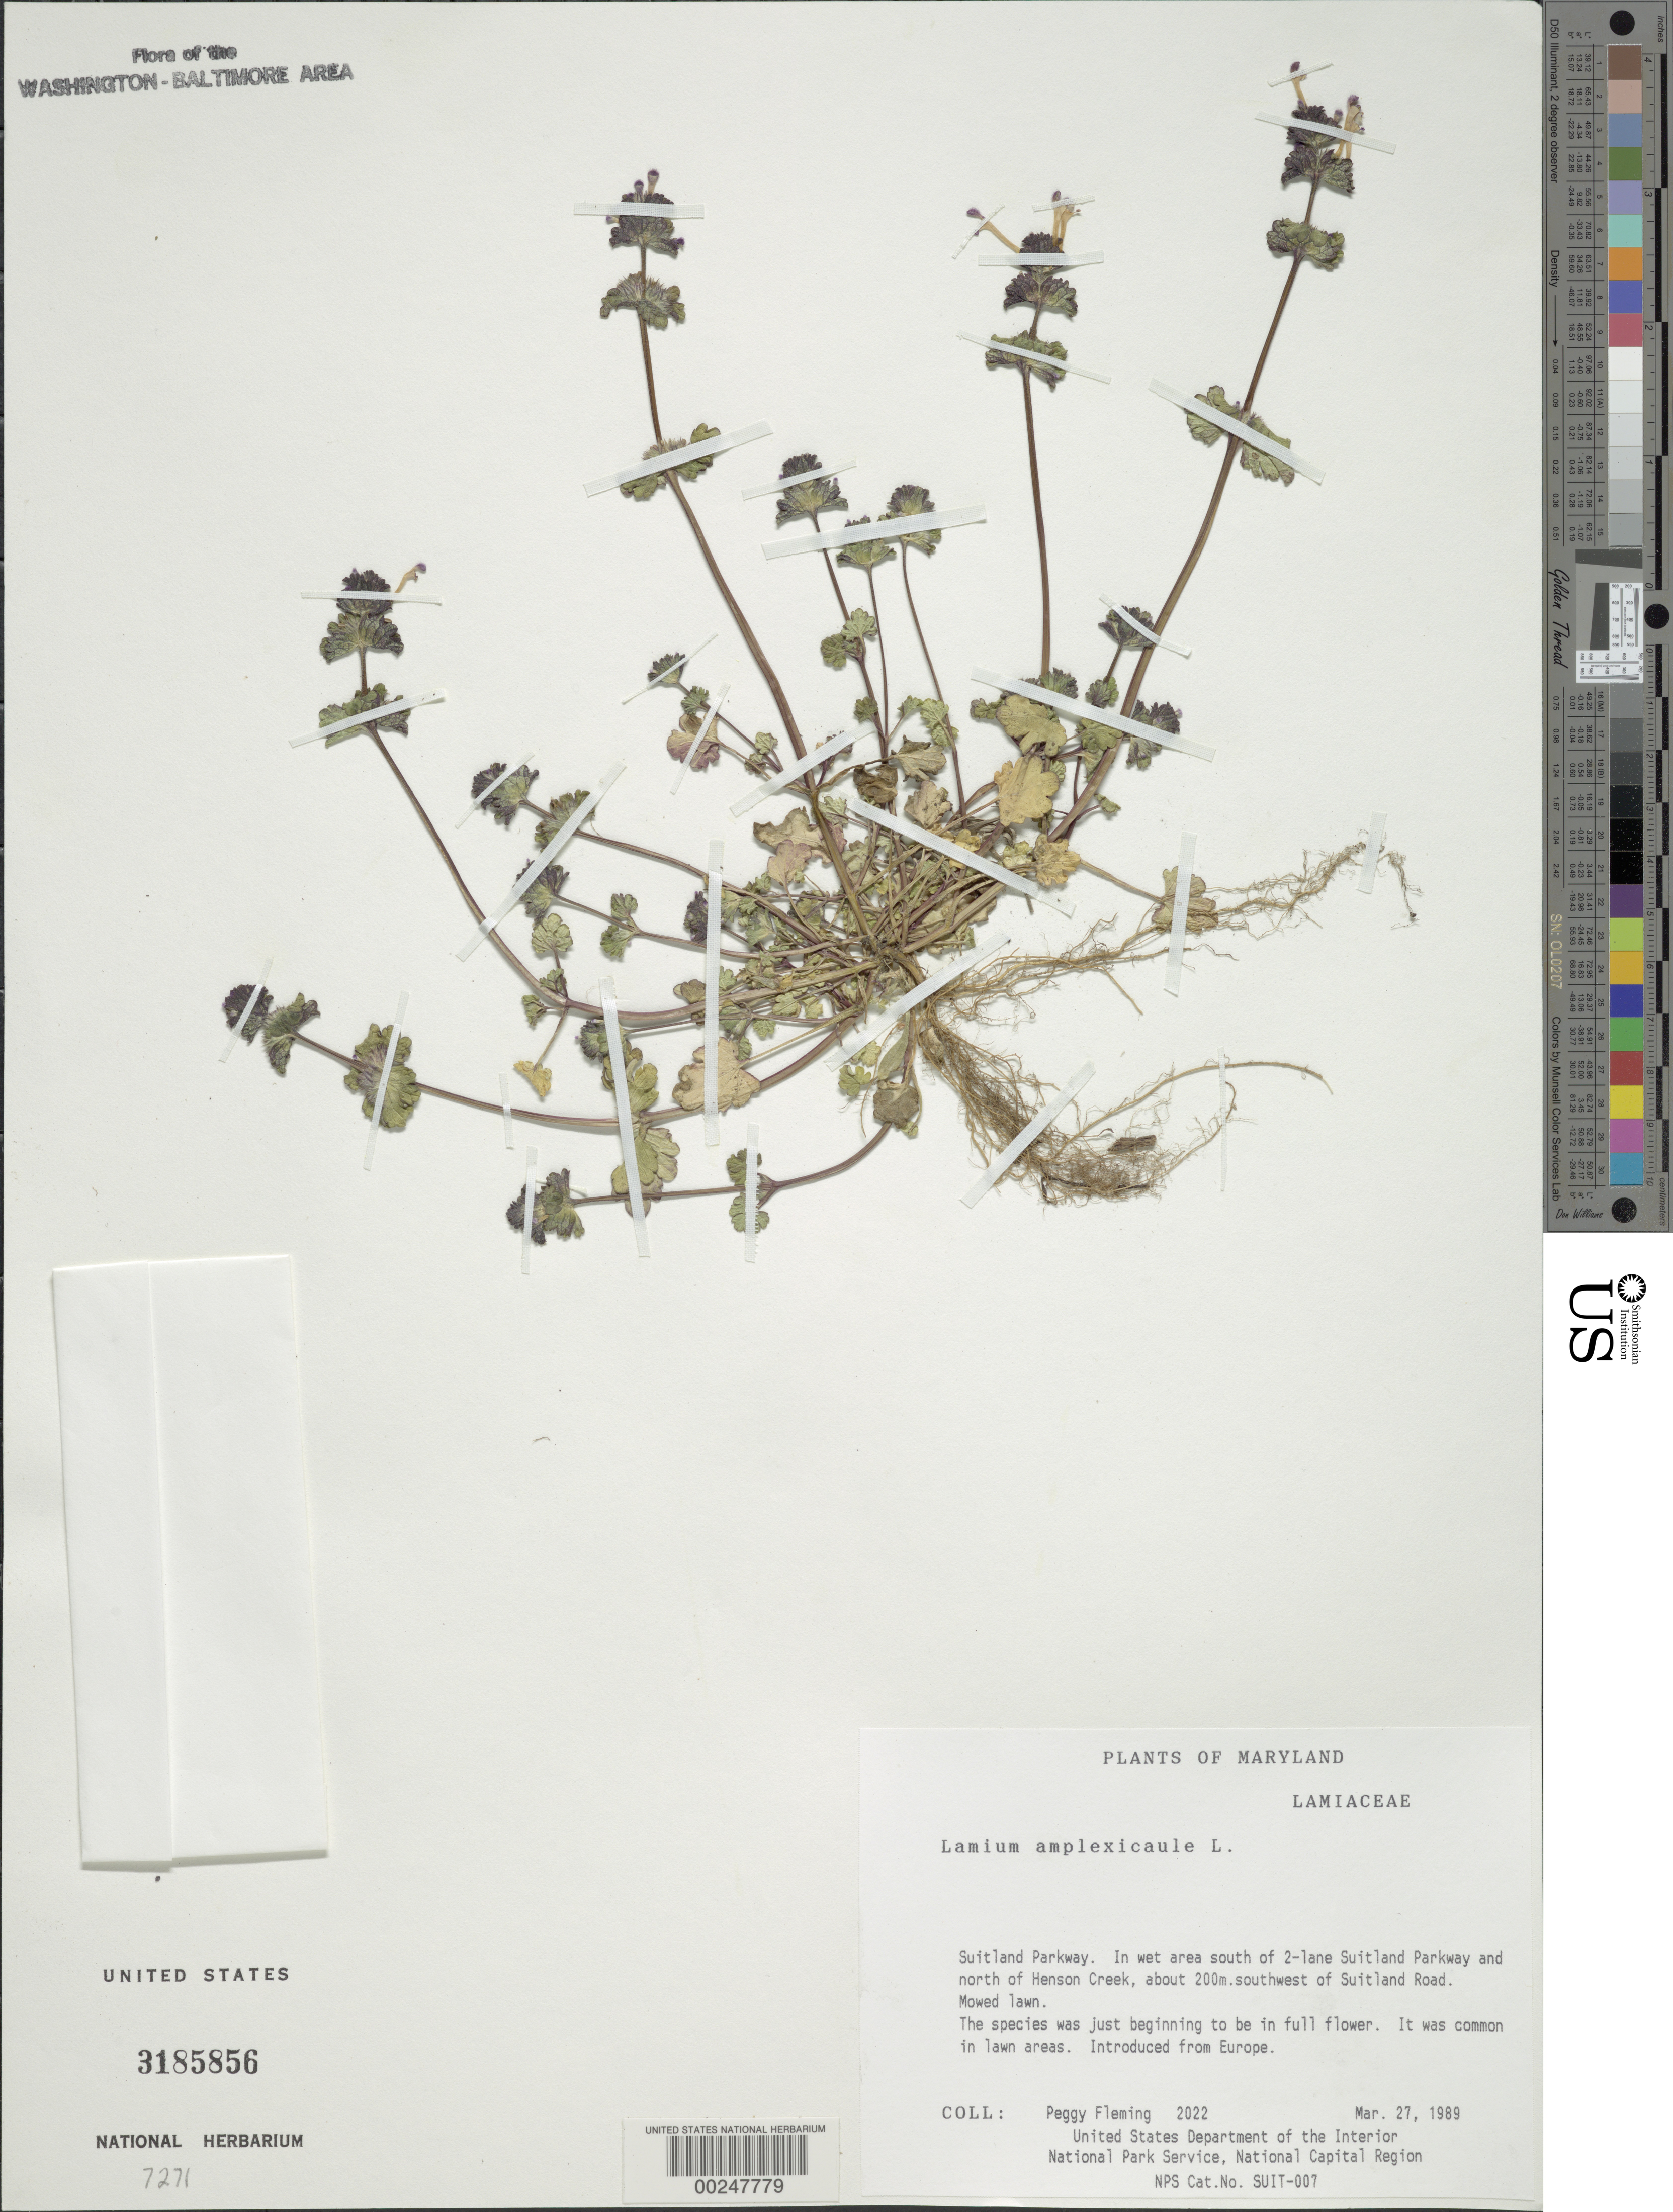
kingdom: Plantae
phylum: Tracheophyta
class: Magnoliopsida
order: Lamiales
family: Lamiaceae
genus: Lamium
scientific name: Lamium amplexicaule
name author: L.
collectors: P. Fleming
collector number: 2022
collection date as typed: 27 Mar 1989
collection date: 1989-03-27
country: United States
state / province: Maryland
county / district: Prince George's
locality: Suitland Parkway, N of Henson Creek, SW of Suitland Road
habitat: Mowed lawn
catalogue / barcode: US 3185856